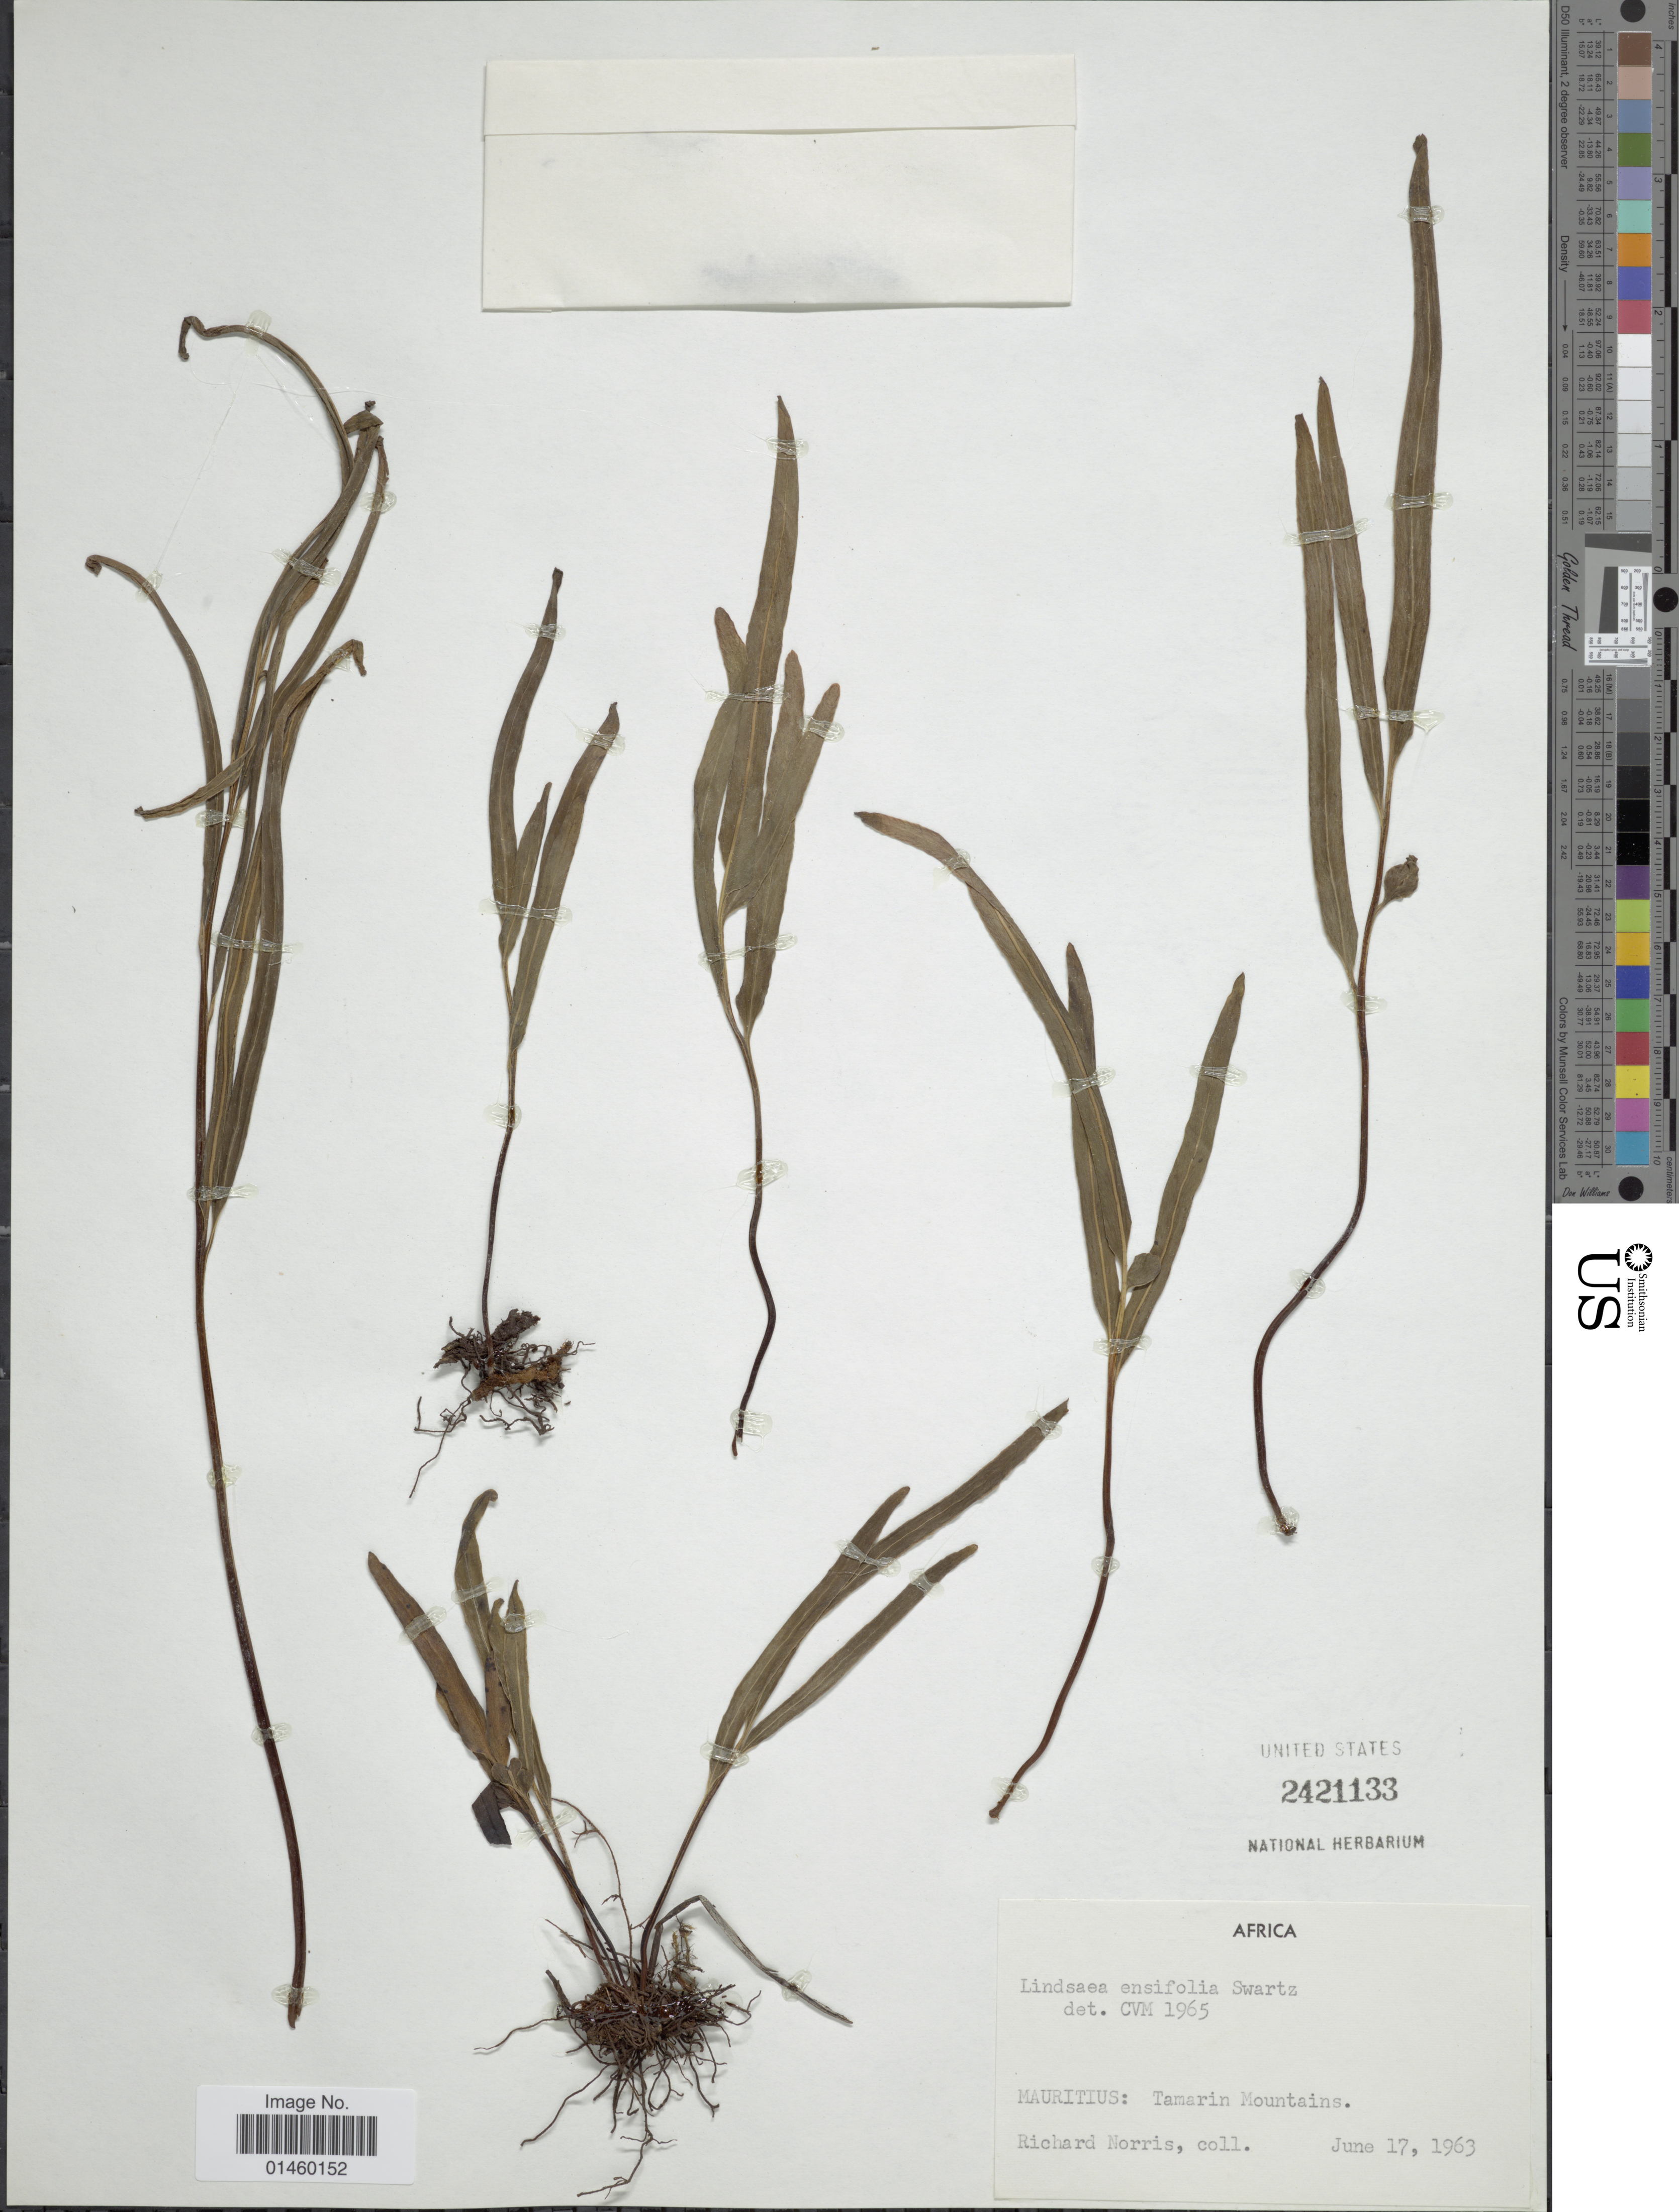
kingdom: Plantae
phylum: Tracheophyta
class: Polypodiopsida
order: Polypodiales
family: Lindsaeaceae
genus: Lindsaea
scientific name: Lindsaea ensifolia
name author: Sw.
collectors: R. E. Norris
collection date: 1963-06-17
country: Mauritius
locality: Tamarin Mountains.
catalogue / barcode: US 2421133